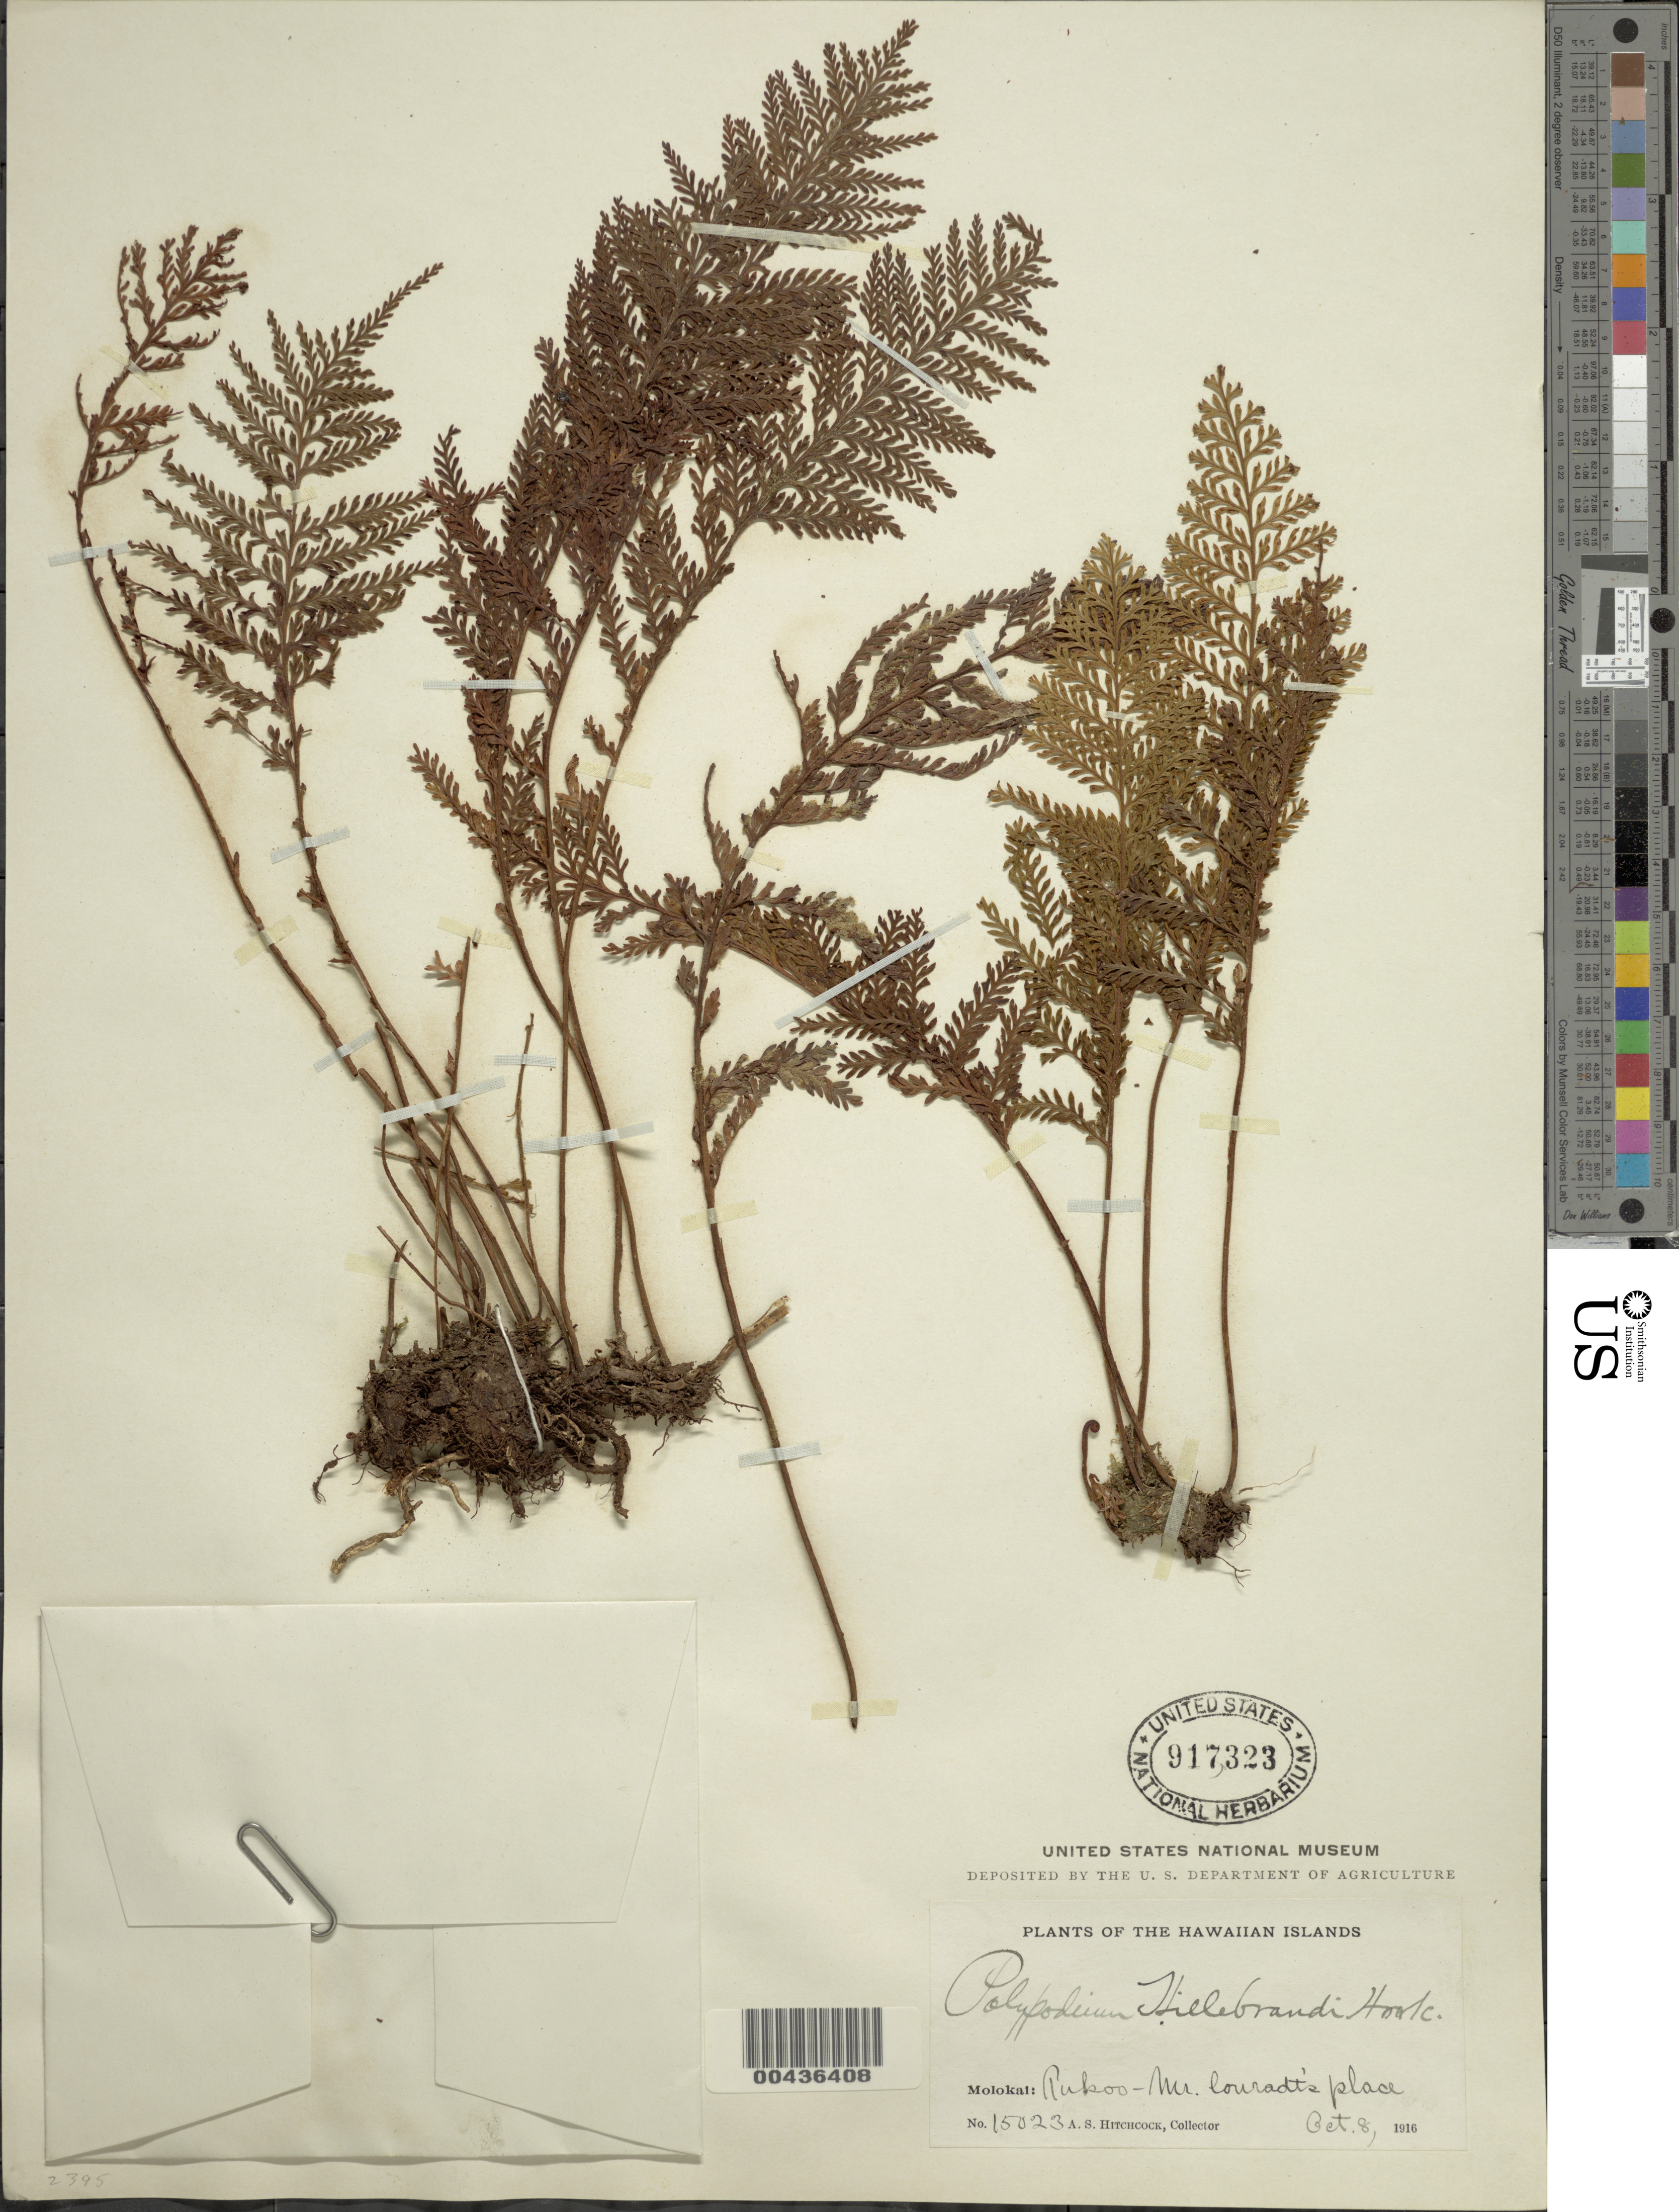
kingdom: Plantae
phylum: Tracheophyta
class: Polypodiopsida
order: Polypodiales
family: Polypodiaceae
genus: Adenophorus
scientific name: Adenophorus tripinnatifidus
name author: Gaudich.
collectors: A. S. Hitchcock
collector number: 15023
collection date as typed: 8 Oct 1916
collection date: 1916-10-08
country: United States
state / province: Hawaii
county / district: Maui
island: Moloka'i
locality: Pukoo-Mr. Conradt's place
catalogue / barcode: US 917323